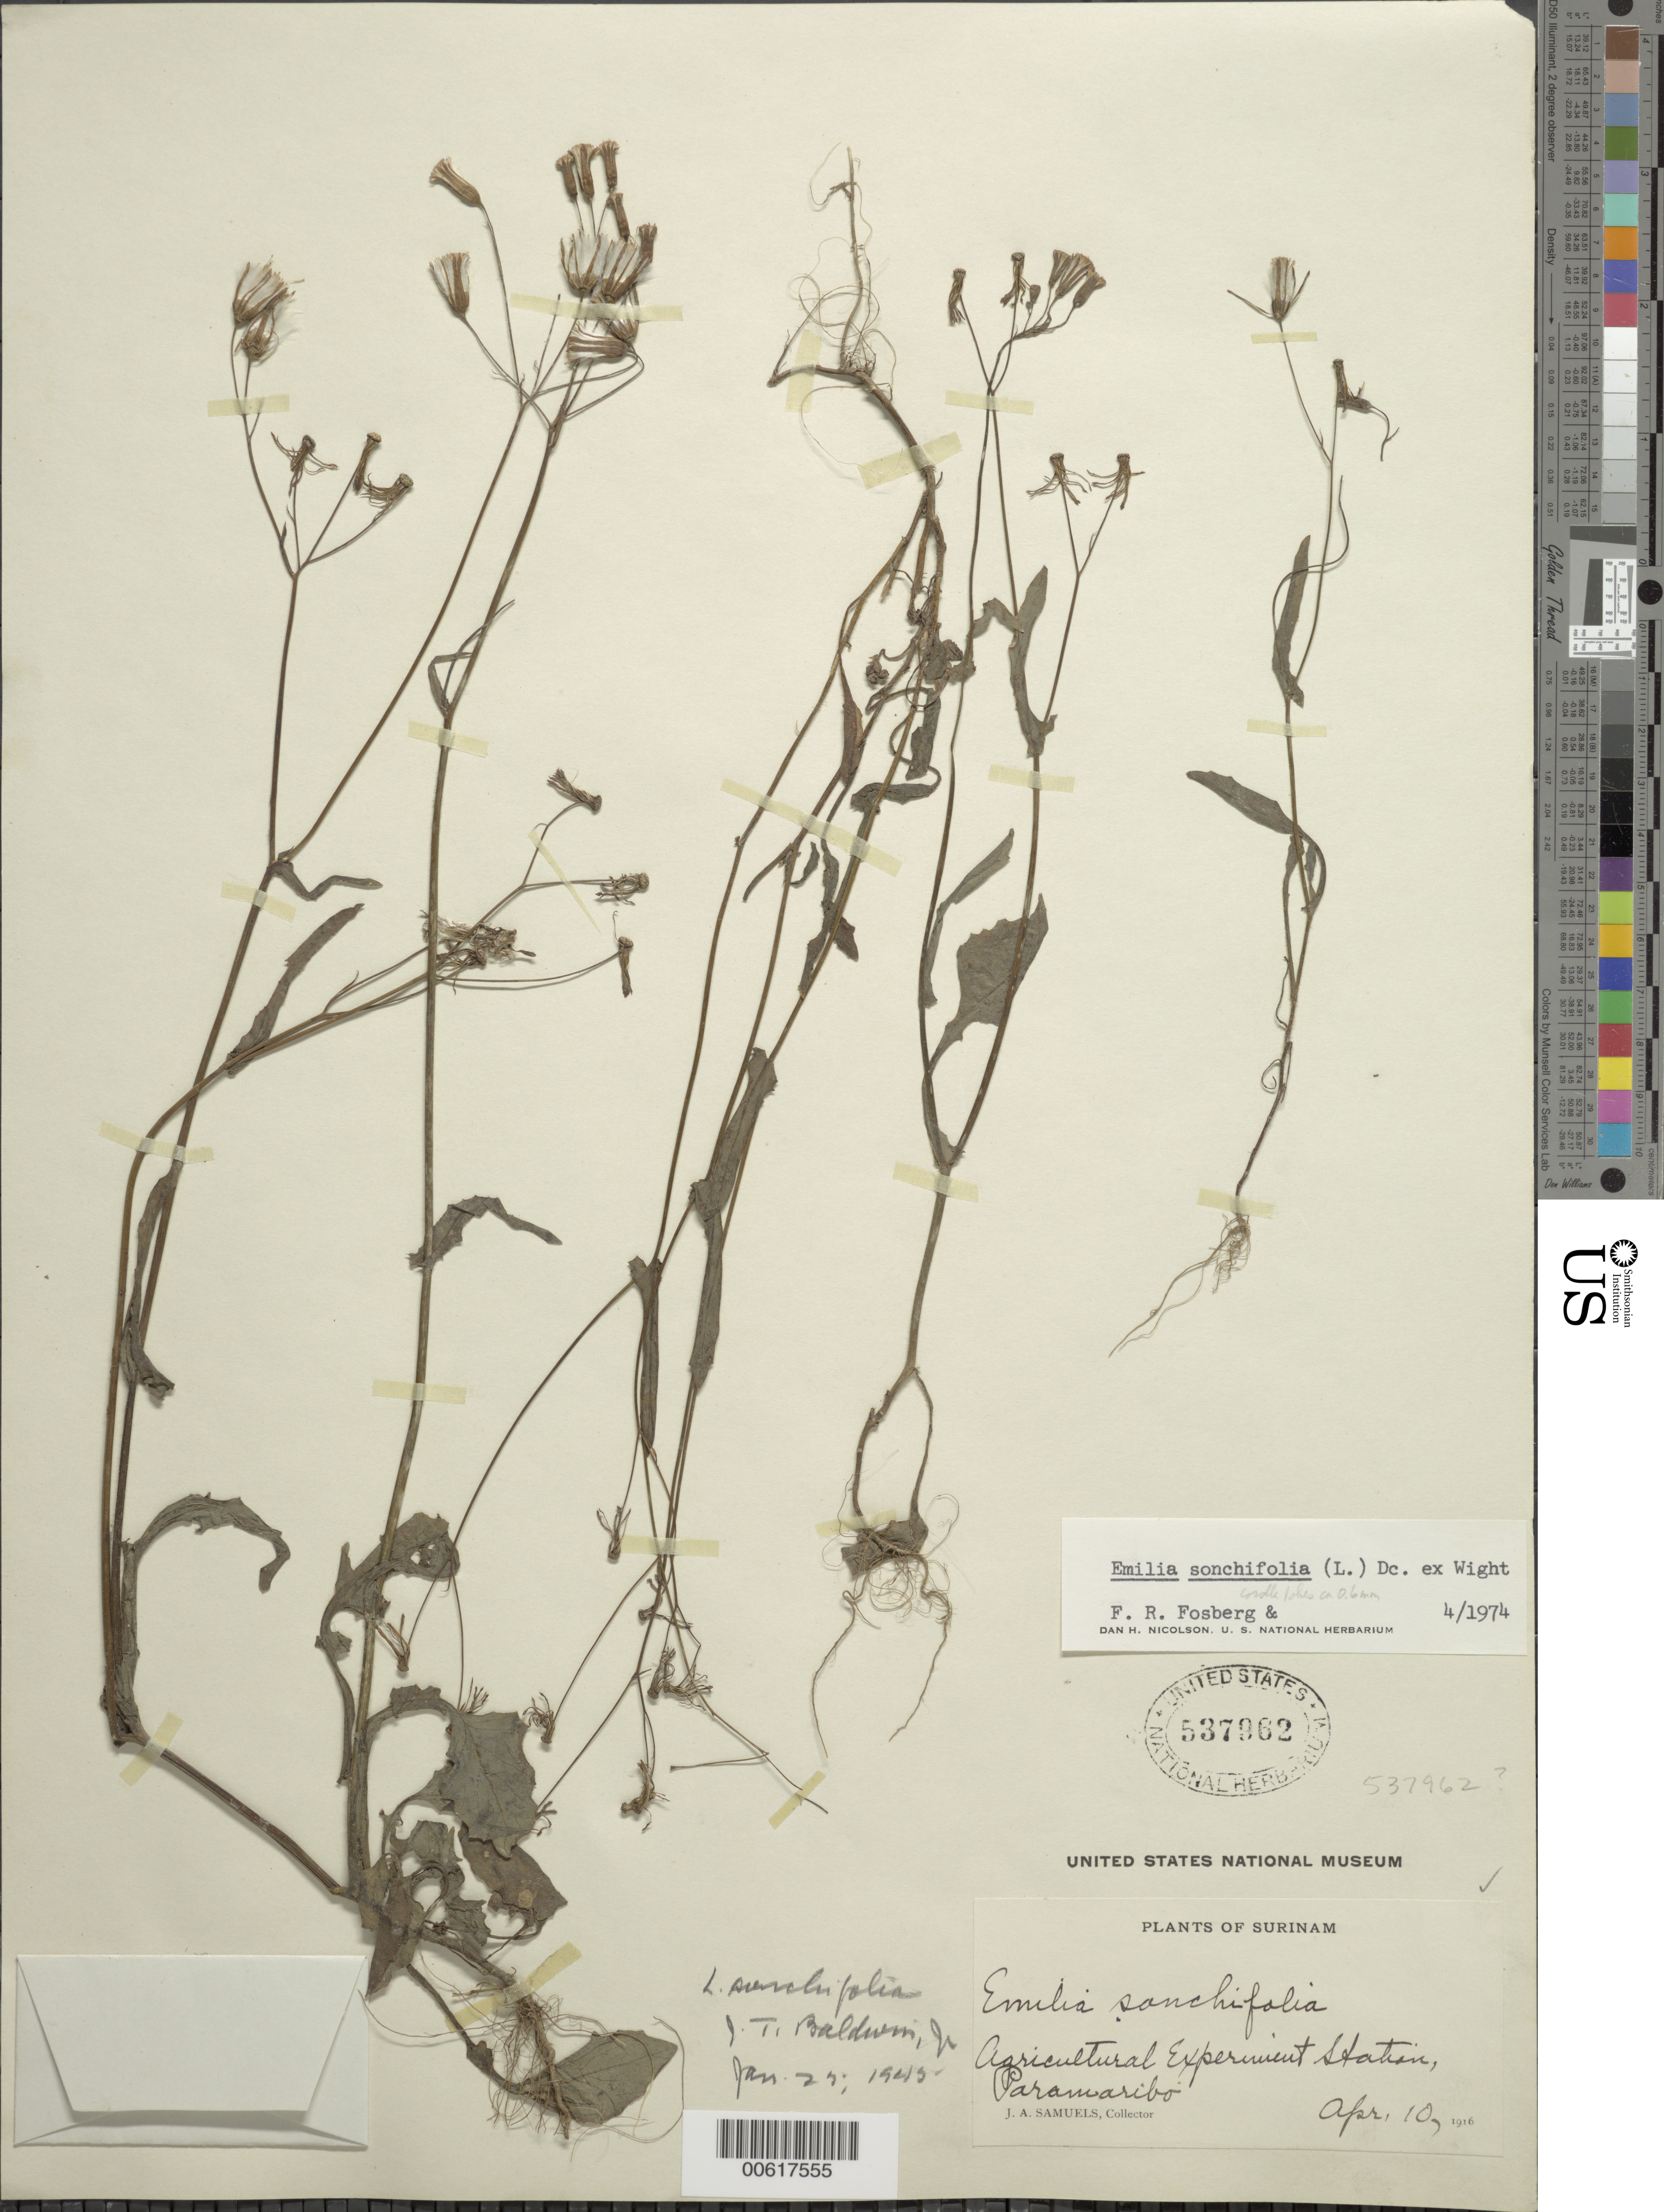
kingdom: Plantae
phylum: Tracheophyta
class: Magnoliopsida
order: Asterales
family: Asteraceae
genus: Emilia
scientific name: Emilia sonchifolia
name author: (L.) DC.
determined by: Fosberg, F. R.; Nicolson, D. H.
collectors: J. A. Samuels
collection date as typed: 10-Apr-16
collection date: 1916-04-10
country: Suriname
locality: Paramaribo, Agricultural Experiment Station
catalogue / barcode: US 537962